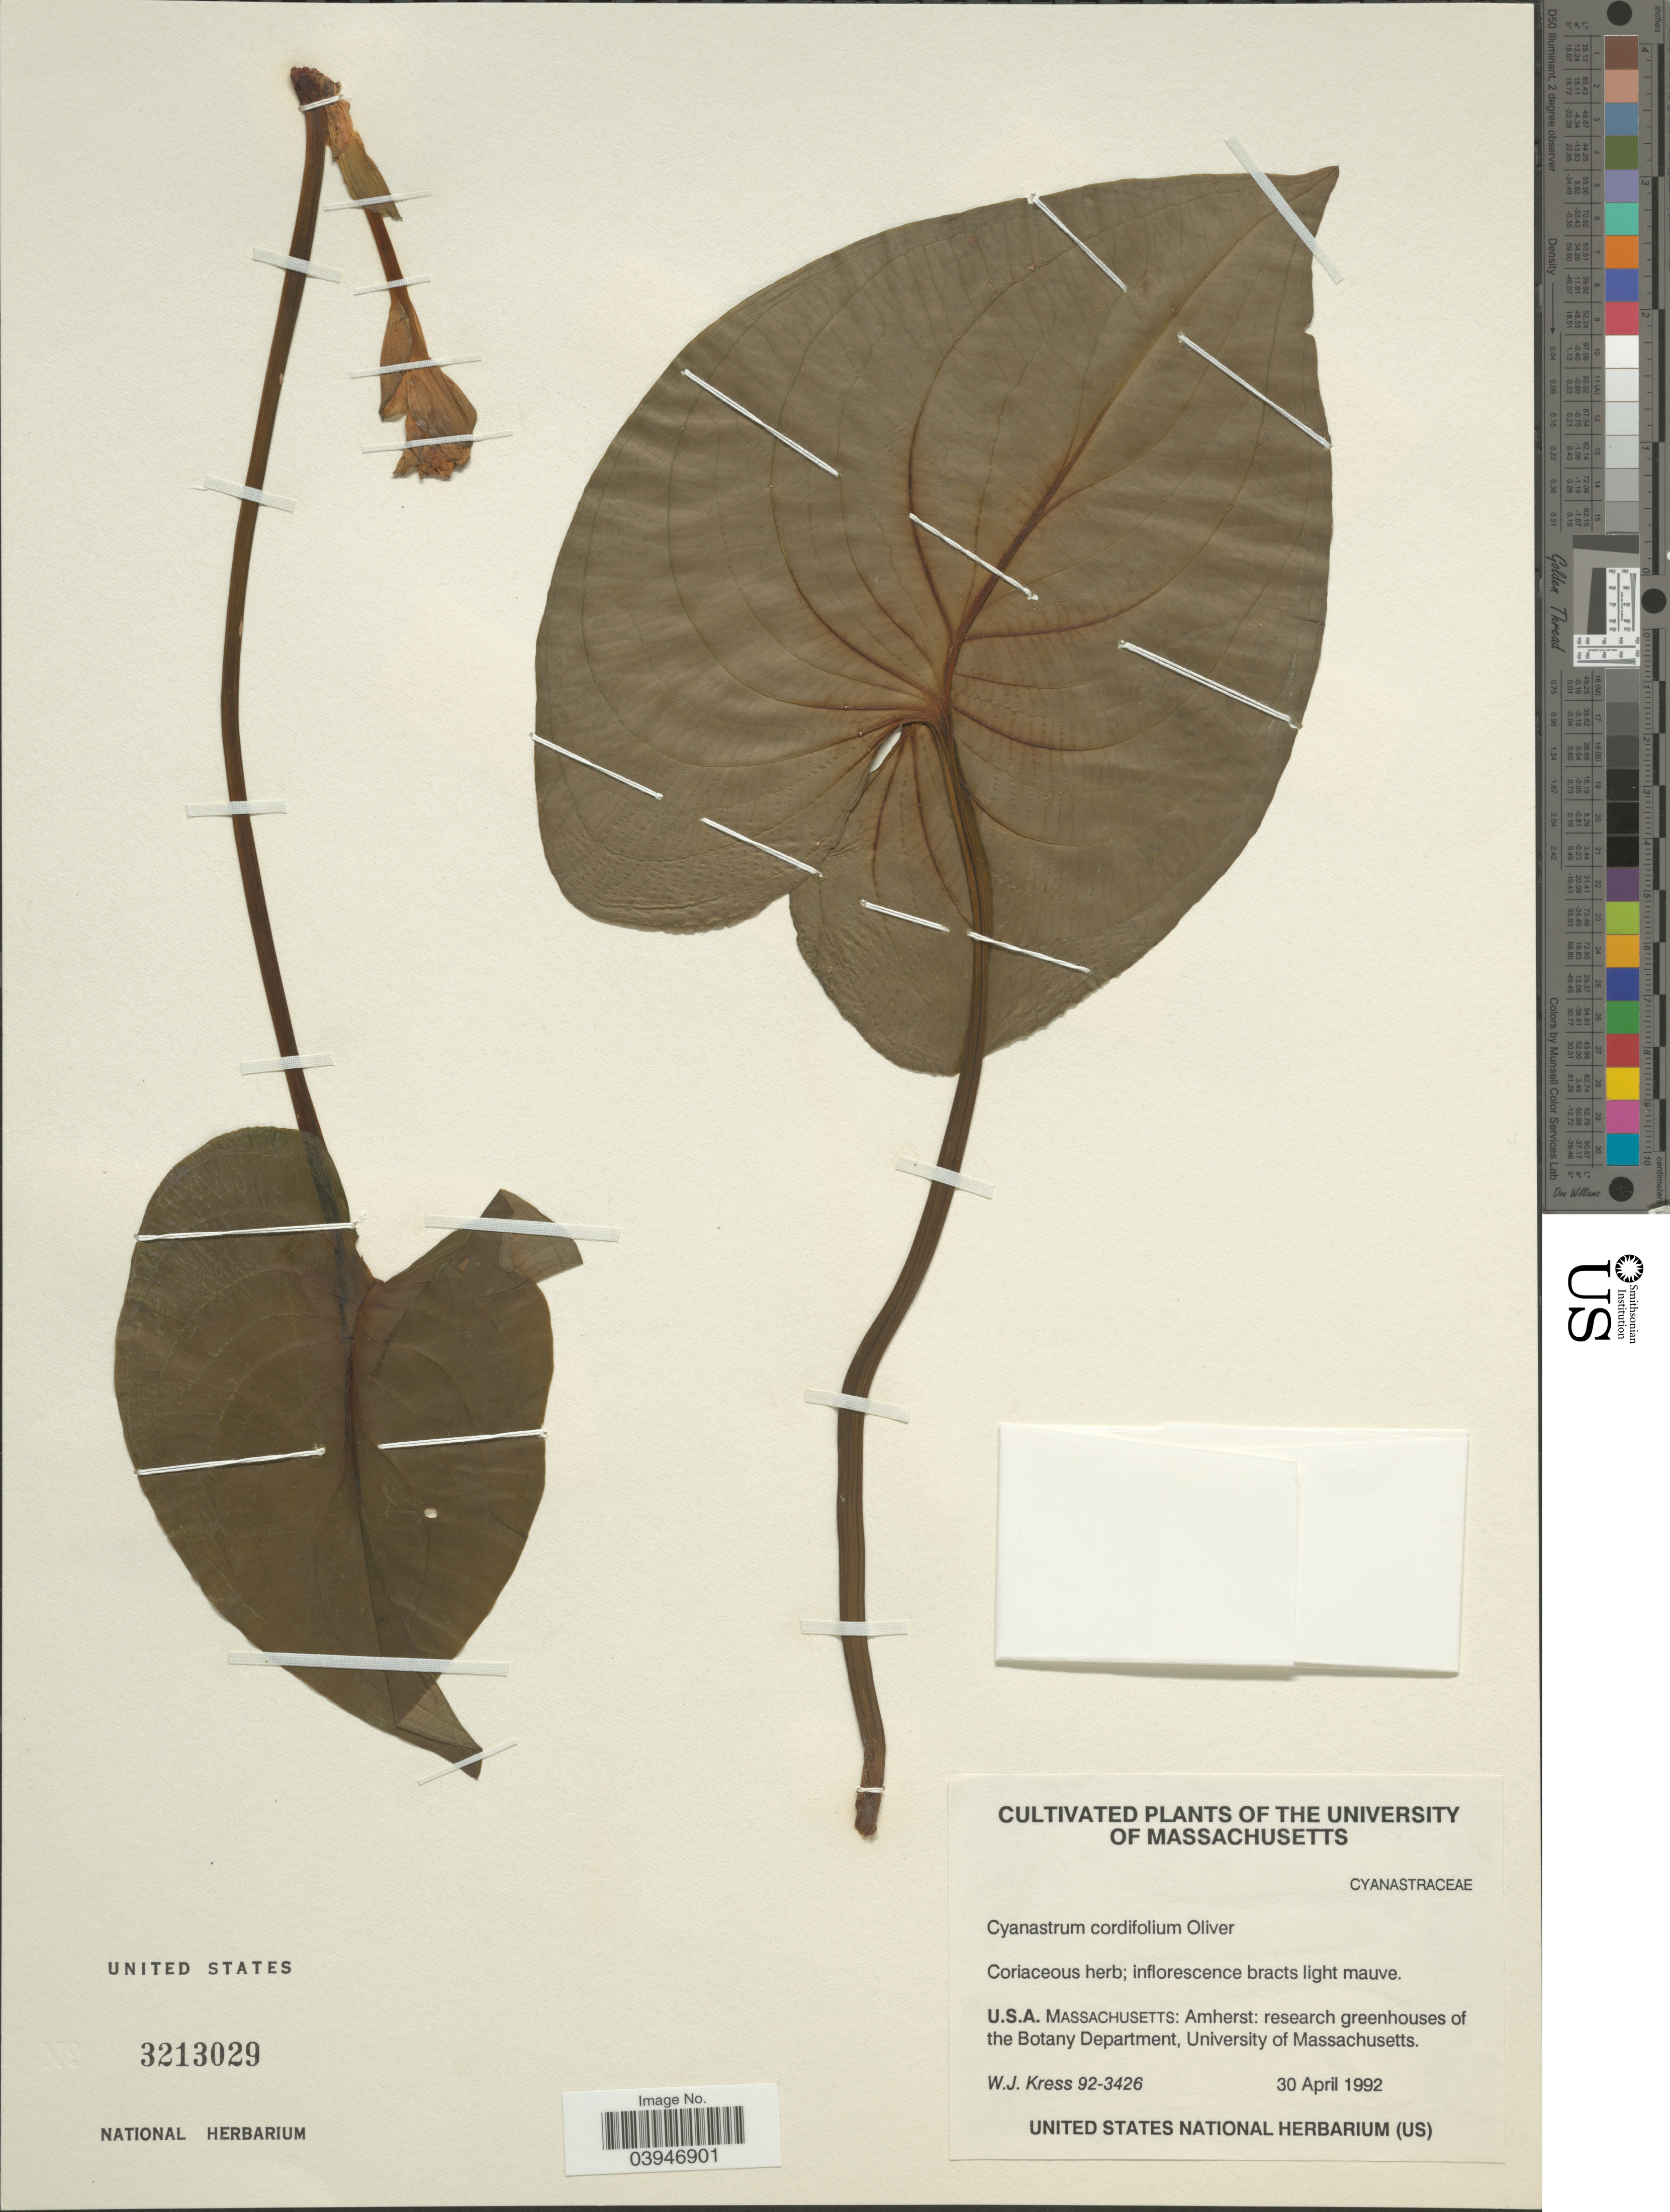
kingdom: Plantae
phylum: Tracheophyta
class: Liliopsida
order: Asparagales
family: Tecophilaeaceae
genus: Cyanastrum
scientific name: Cyanastrum cordifolium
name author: Oliv.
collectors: W. J. Kress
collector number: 92-3426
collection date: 1992-04-30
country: United States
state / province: Massachusetts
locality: The University of Massachusetts. Amherst: research greenhouses of the Botany Department.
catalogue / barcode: US 3213029